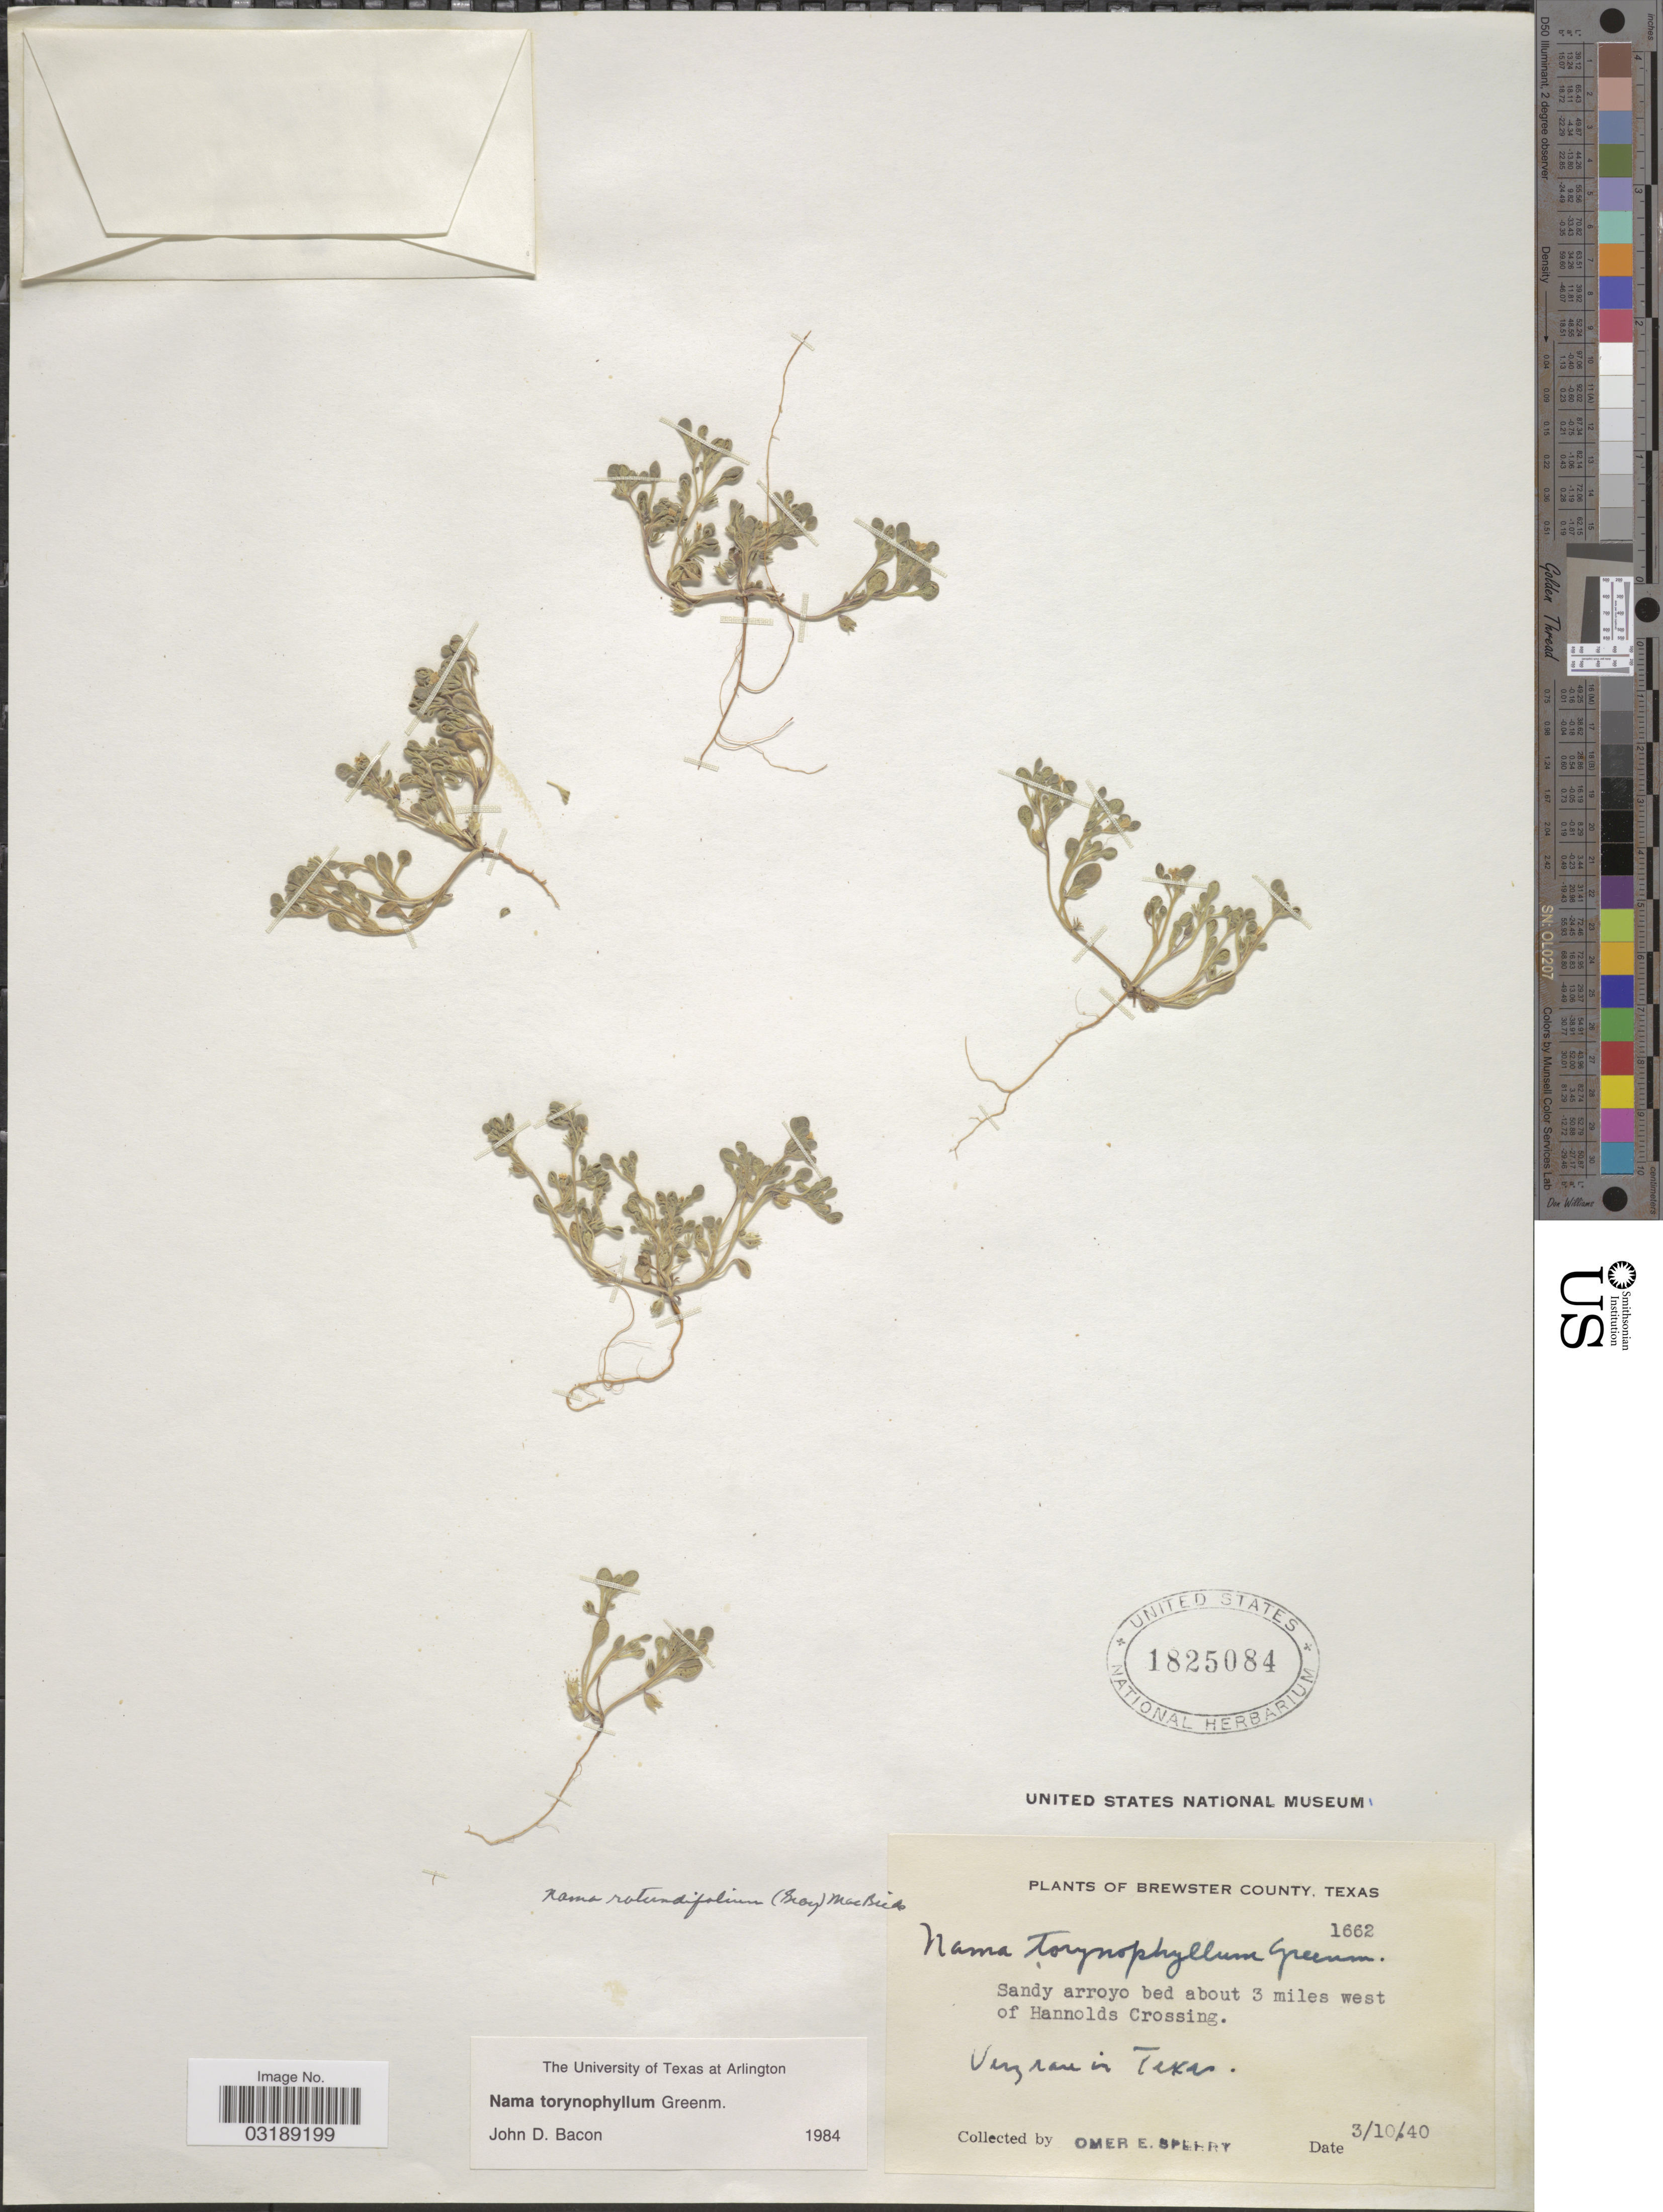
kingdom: Plantae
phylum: Tracheophyta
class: Magnoliopsida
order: Boraginales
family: Namaceae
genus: Nama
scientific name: Nama torynophyllum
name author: Greenm.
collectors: O. E. Sperry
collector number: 1662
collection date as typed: Transcribed d/m/y: 10/3/40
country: United States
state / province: Texas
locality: Brewster County, Sandy arroyo bed about 3 miles west of Hannolds Crossing.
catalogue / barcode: US 1825084